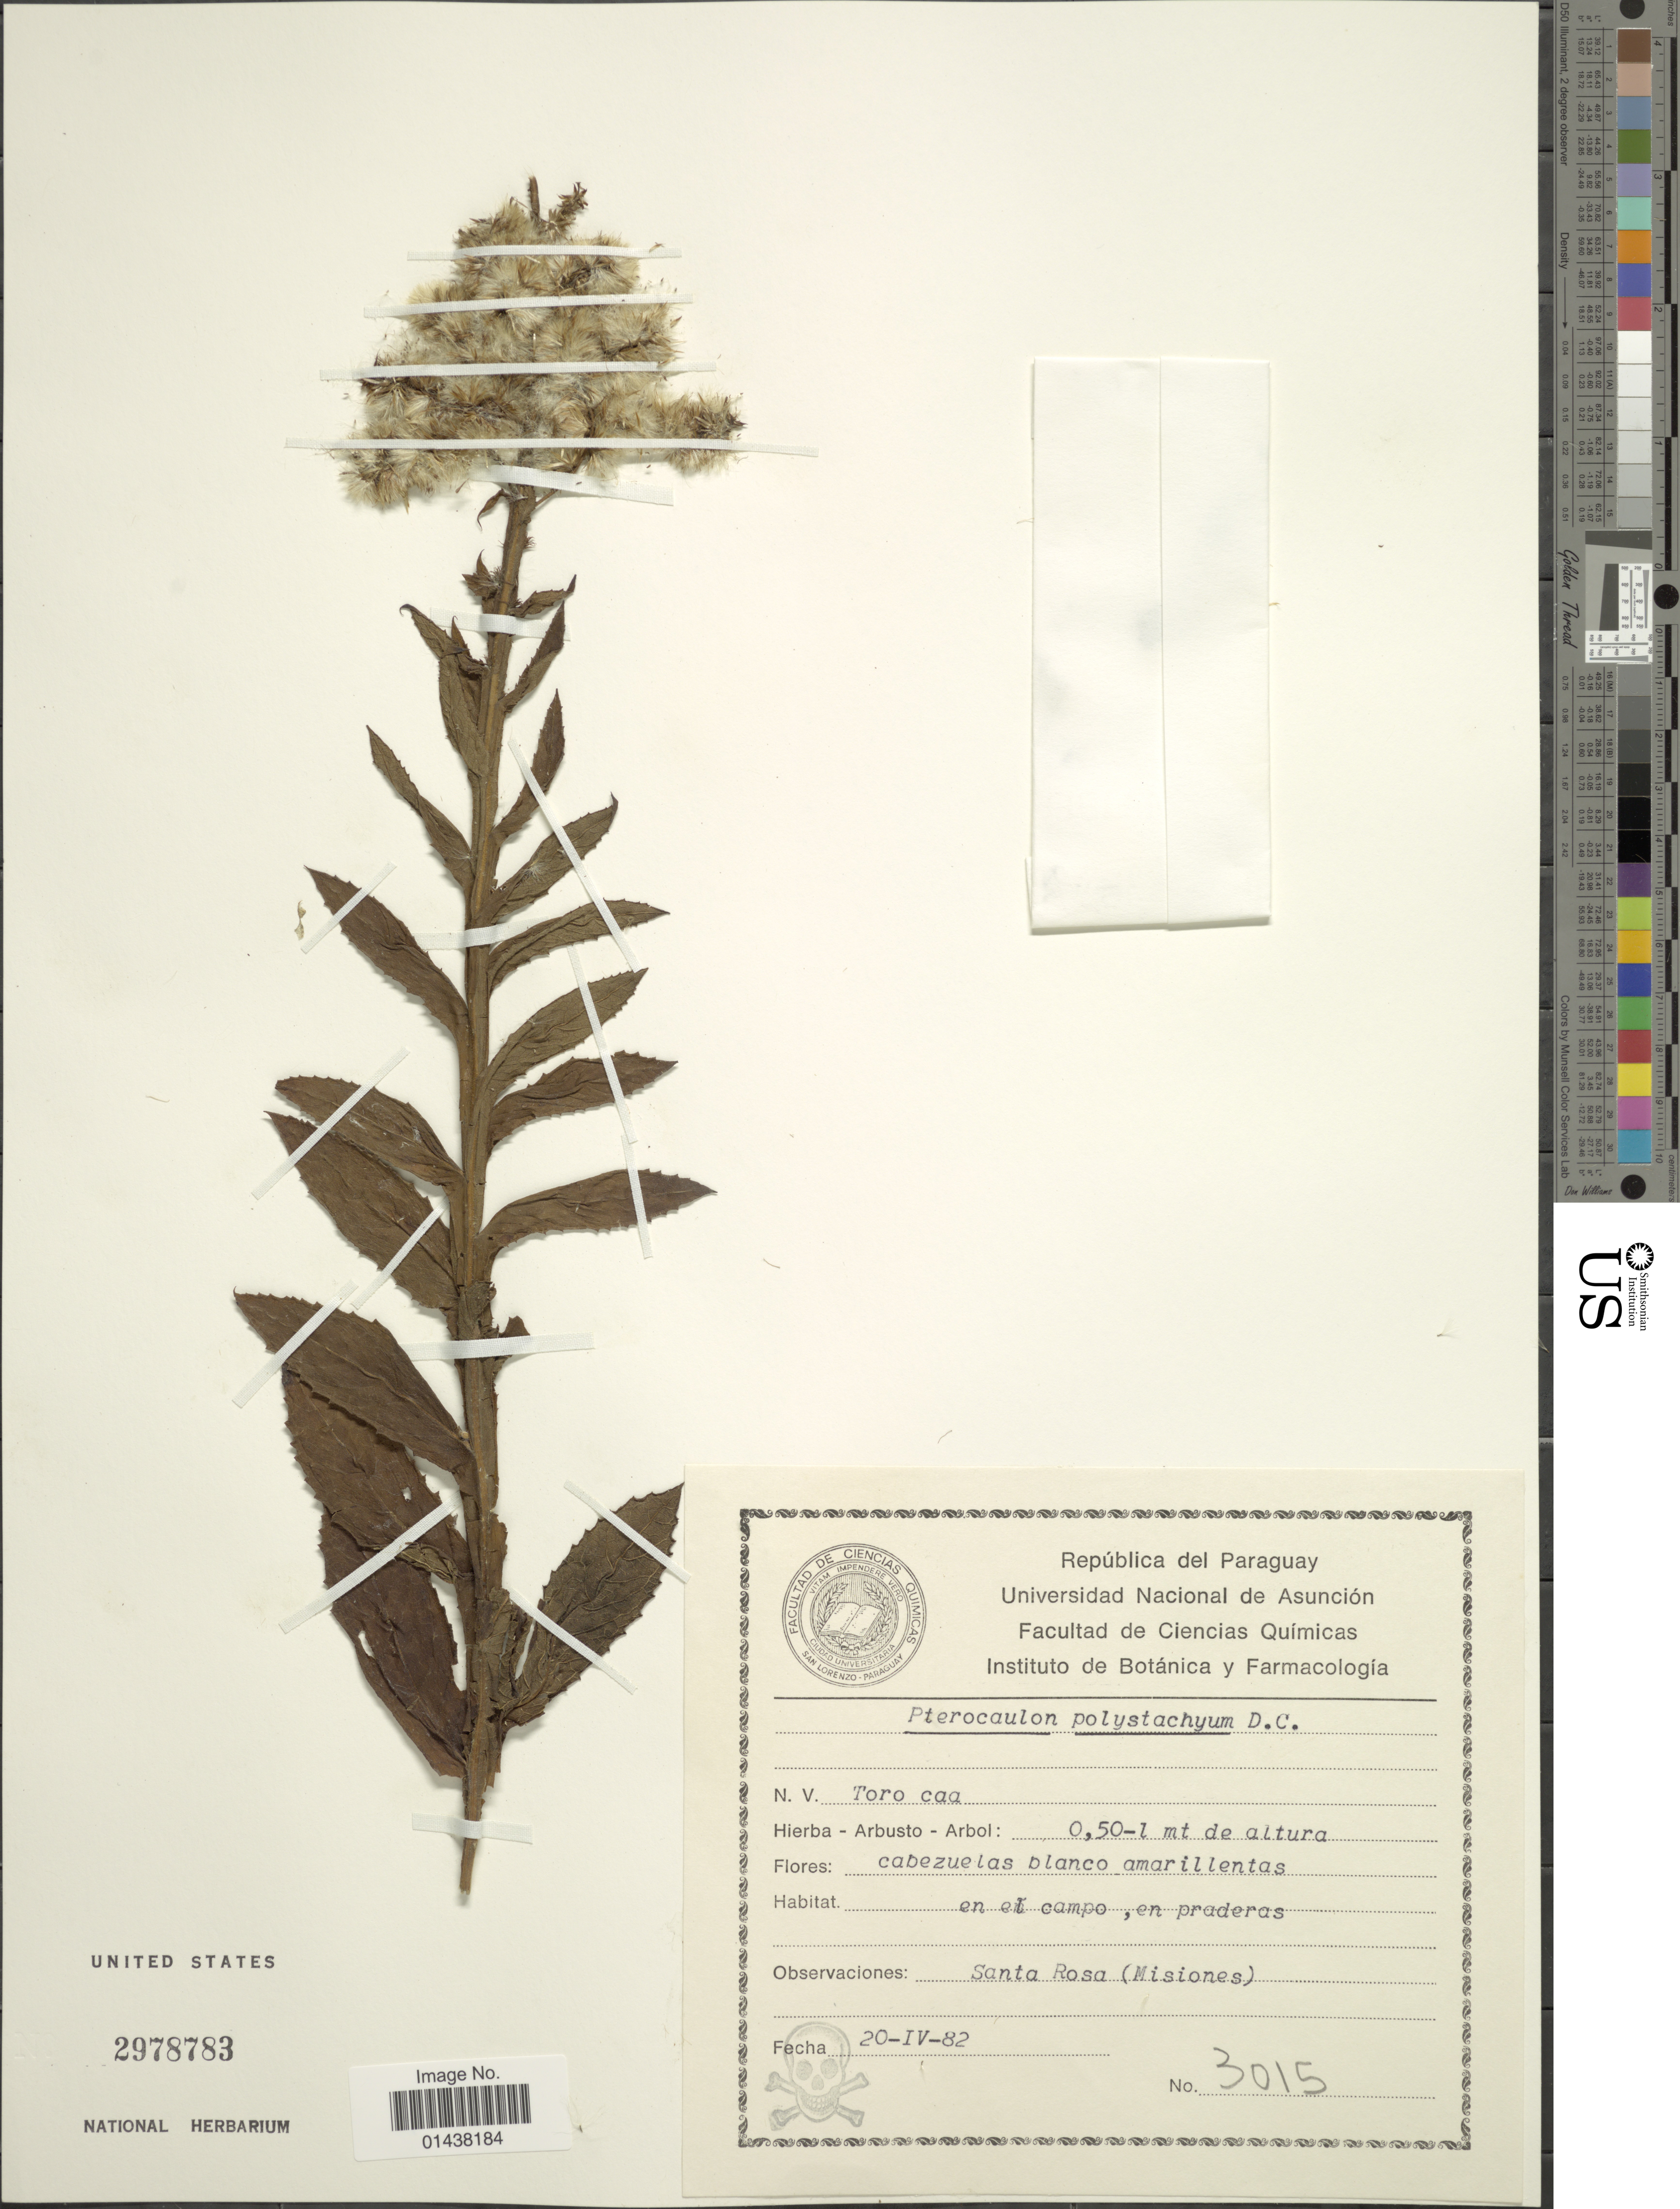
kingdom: Plantae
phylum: Tracheophyta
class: Magnoliopsida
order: Asterales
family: Asteraceae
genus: Pterocaulon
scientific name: Pterocaulon polystachyum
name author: DC.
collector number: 3015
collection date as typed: Transcribed d/m/y: 20/4/82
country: Argentina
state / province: Misiones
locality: Santa Rosa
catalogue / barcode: US 2978783